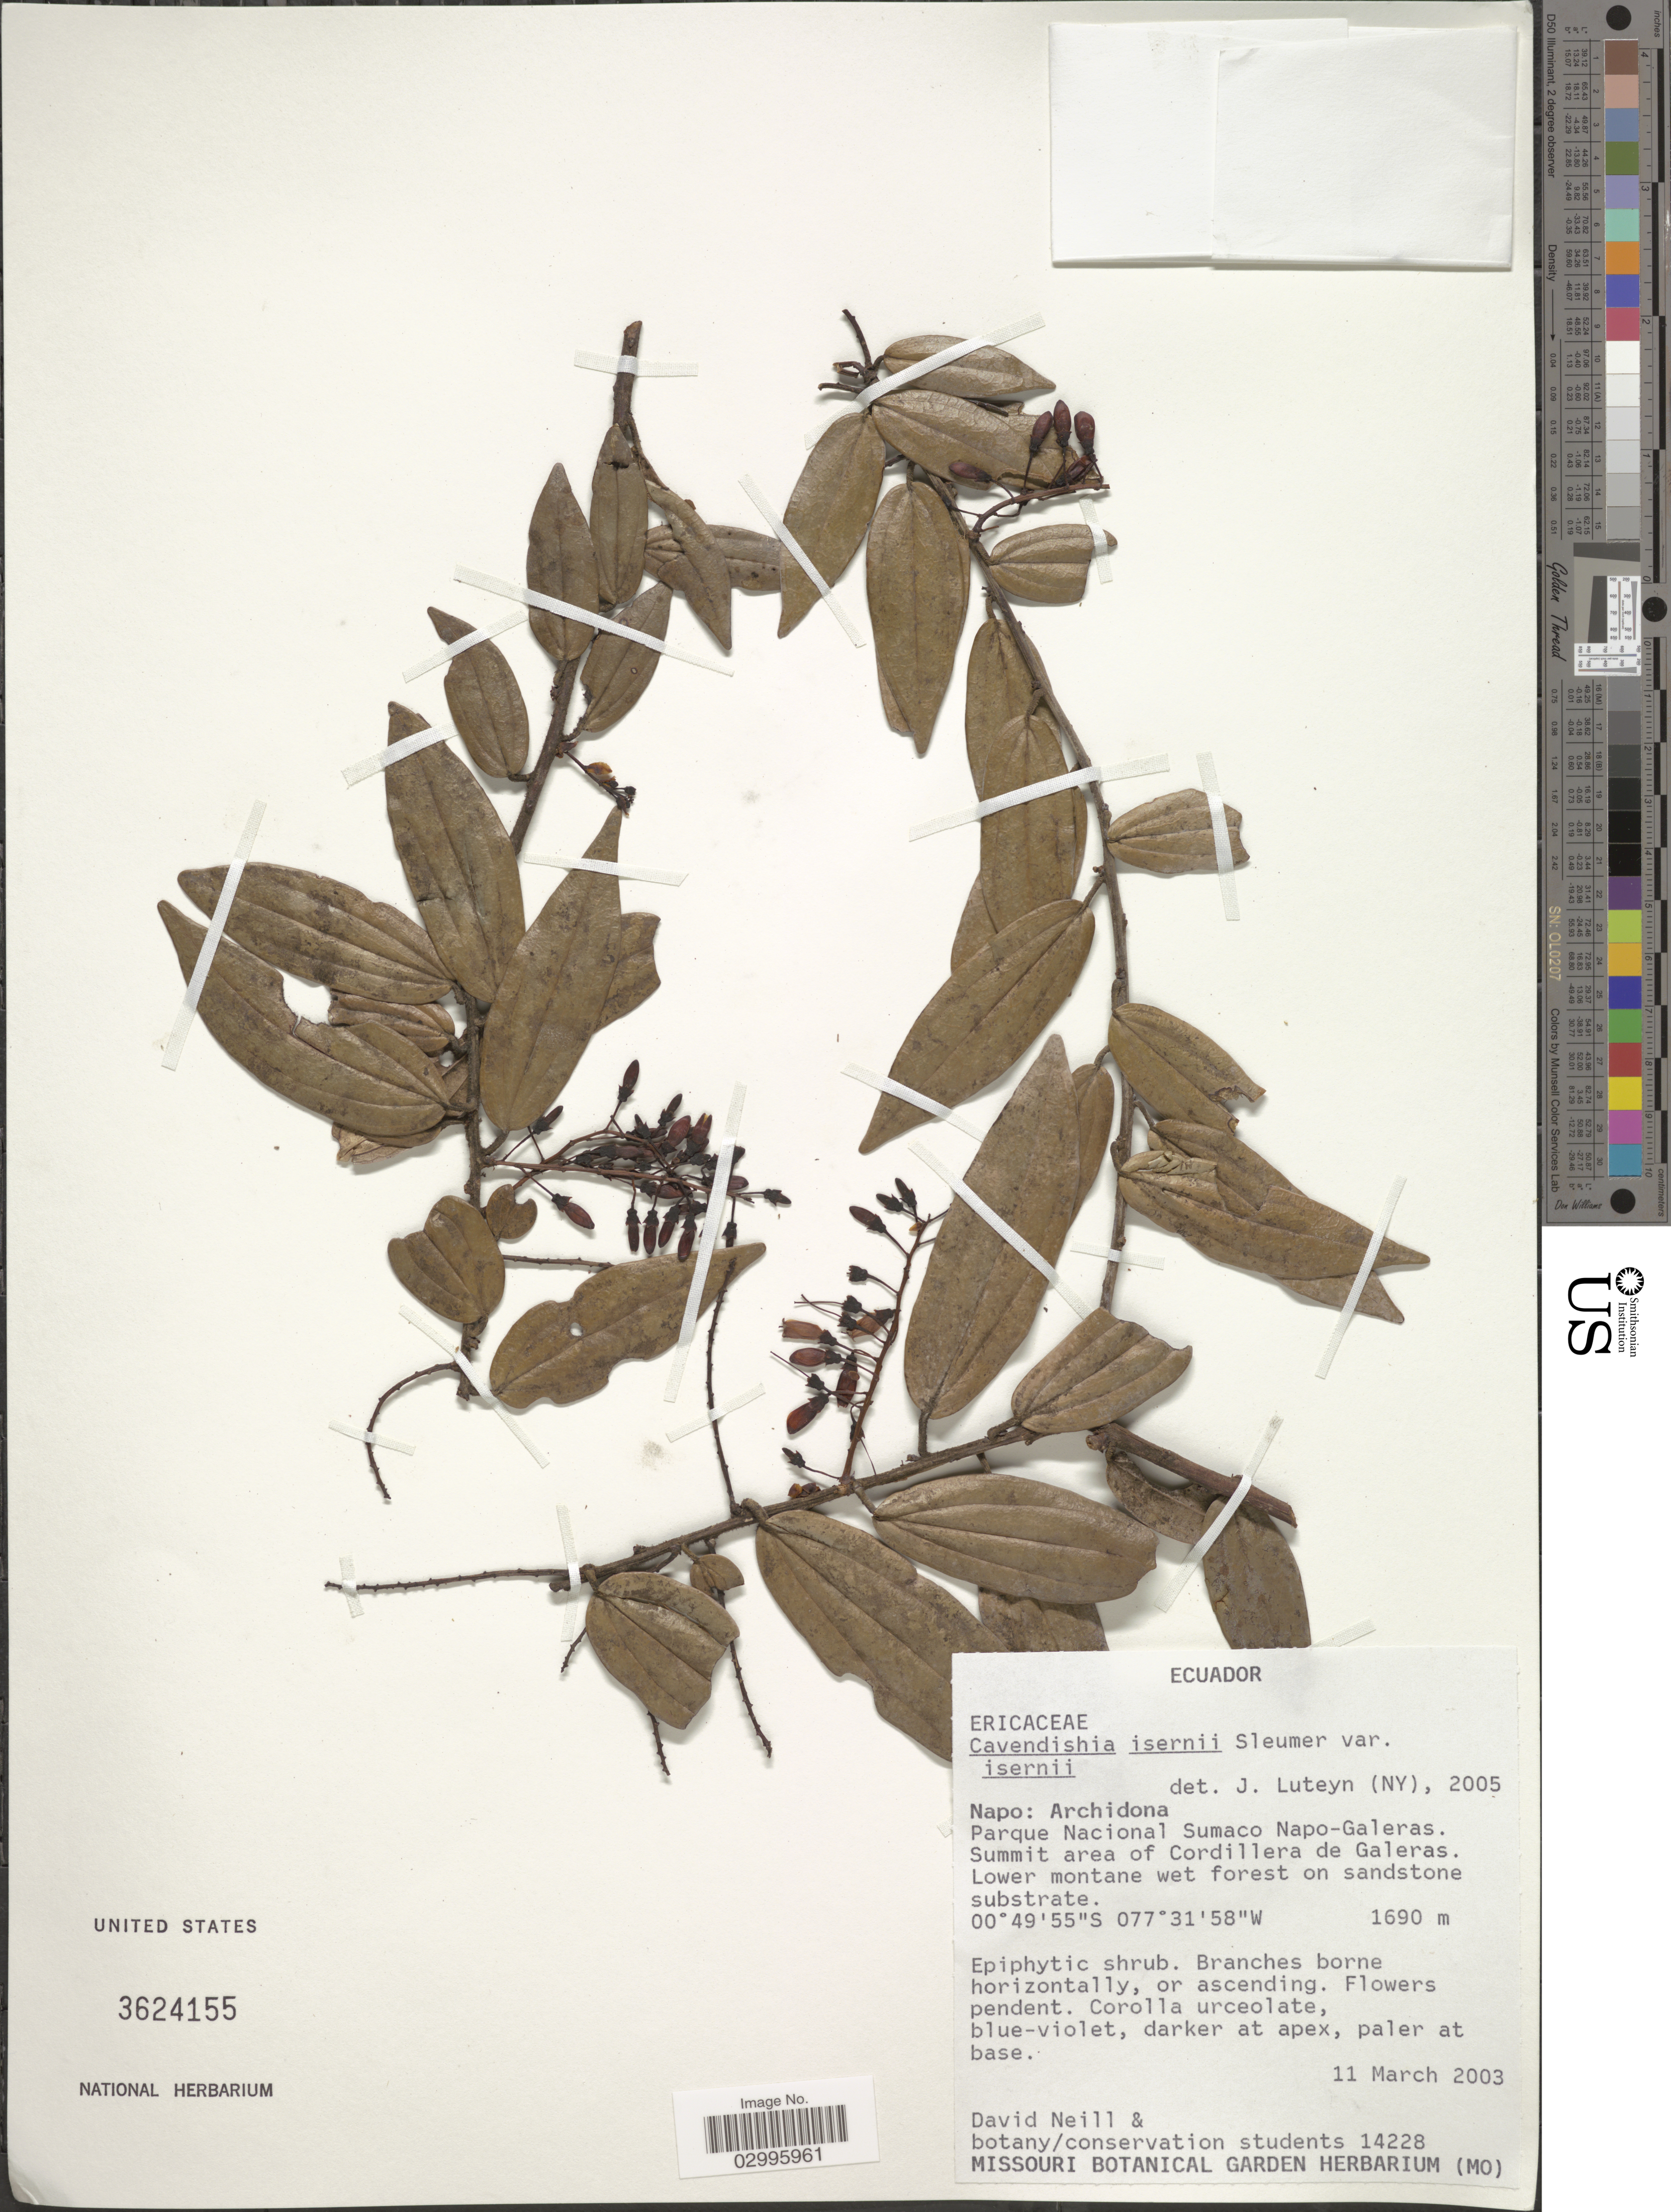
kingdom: Plantae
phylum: Tracheophyta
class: Magnoliopsida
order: Ericales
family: Ericaceae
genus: Cavendishia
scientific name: Cavendishia isernii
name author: Sleumer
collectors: D. Neill & Botany/conservation students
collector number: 14228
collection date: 2003-03-11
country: Ecuador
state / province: Napo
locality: Archidona. Parque Nacional Sumaco Napo-Galeras. Summit area of Cordillera de Galeras.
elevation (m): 1690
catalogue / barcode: US 3624155